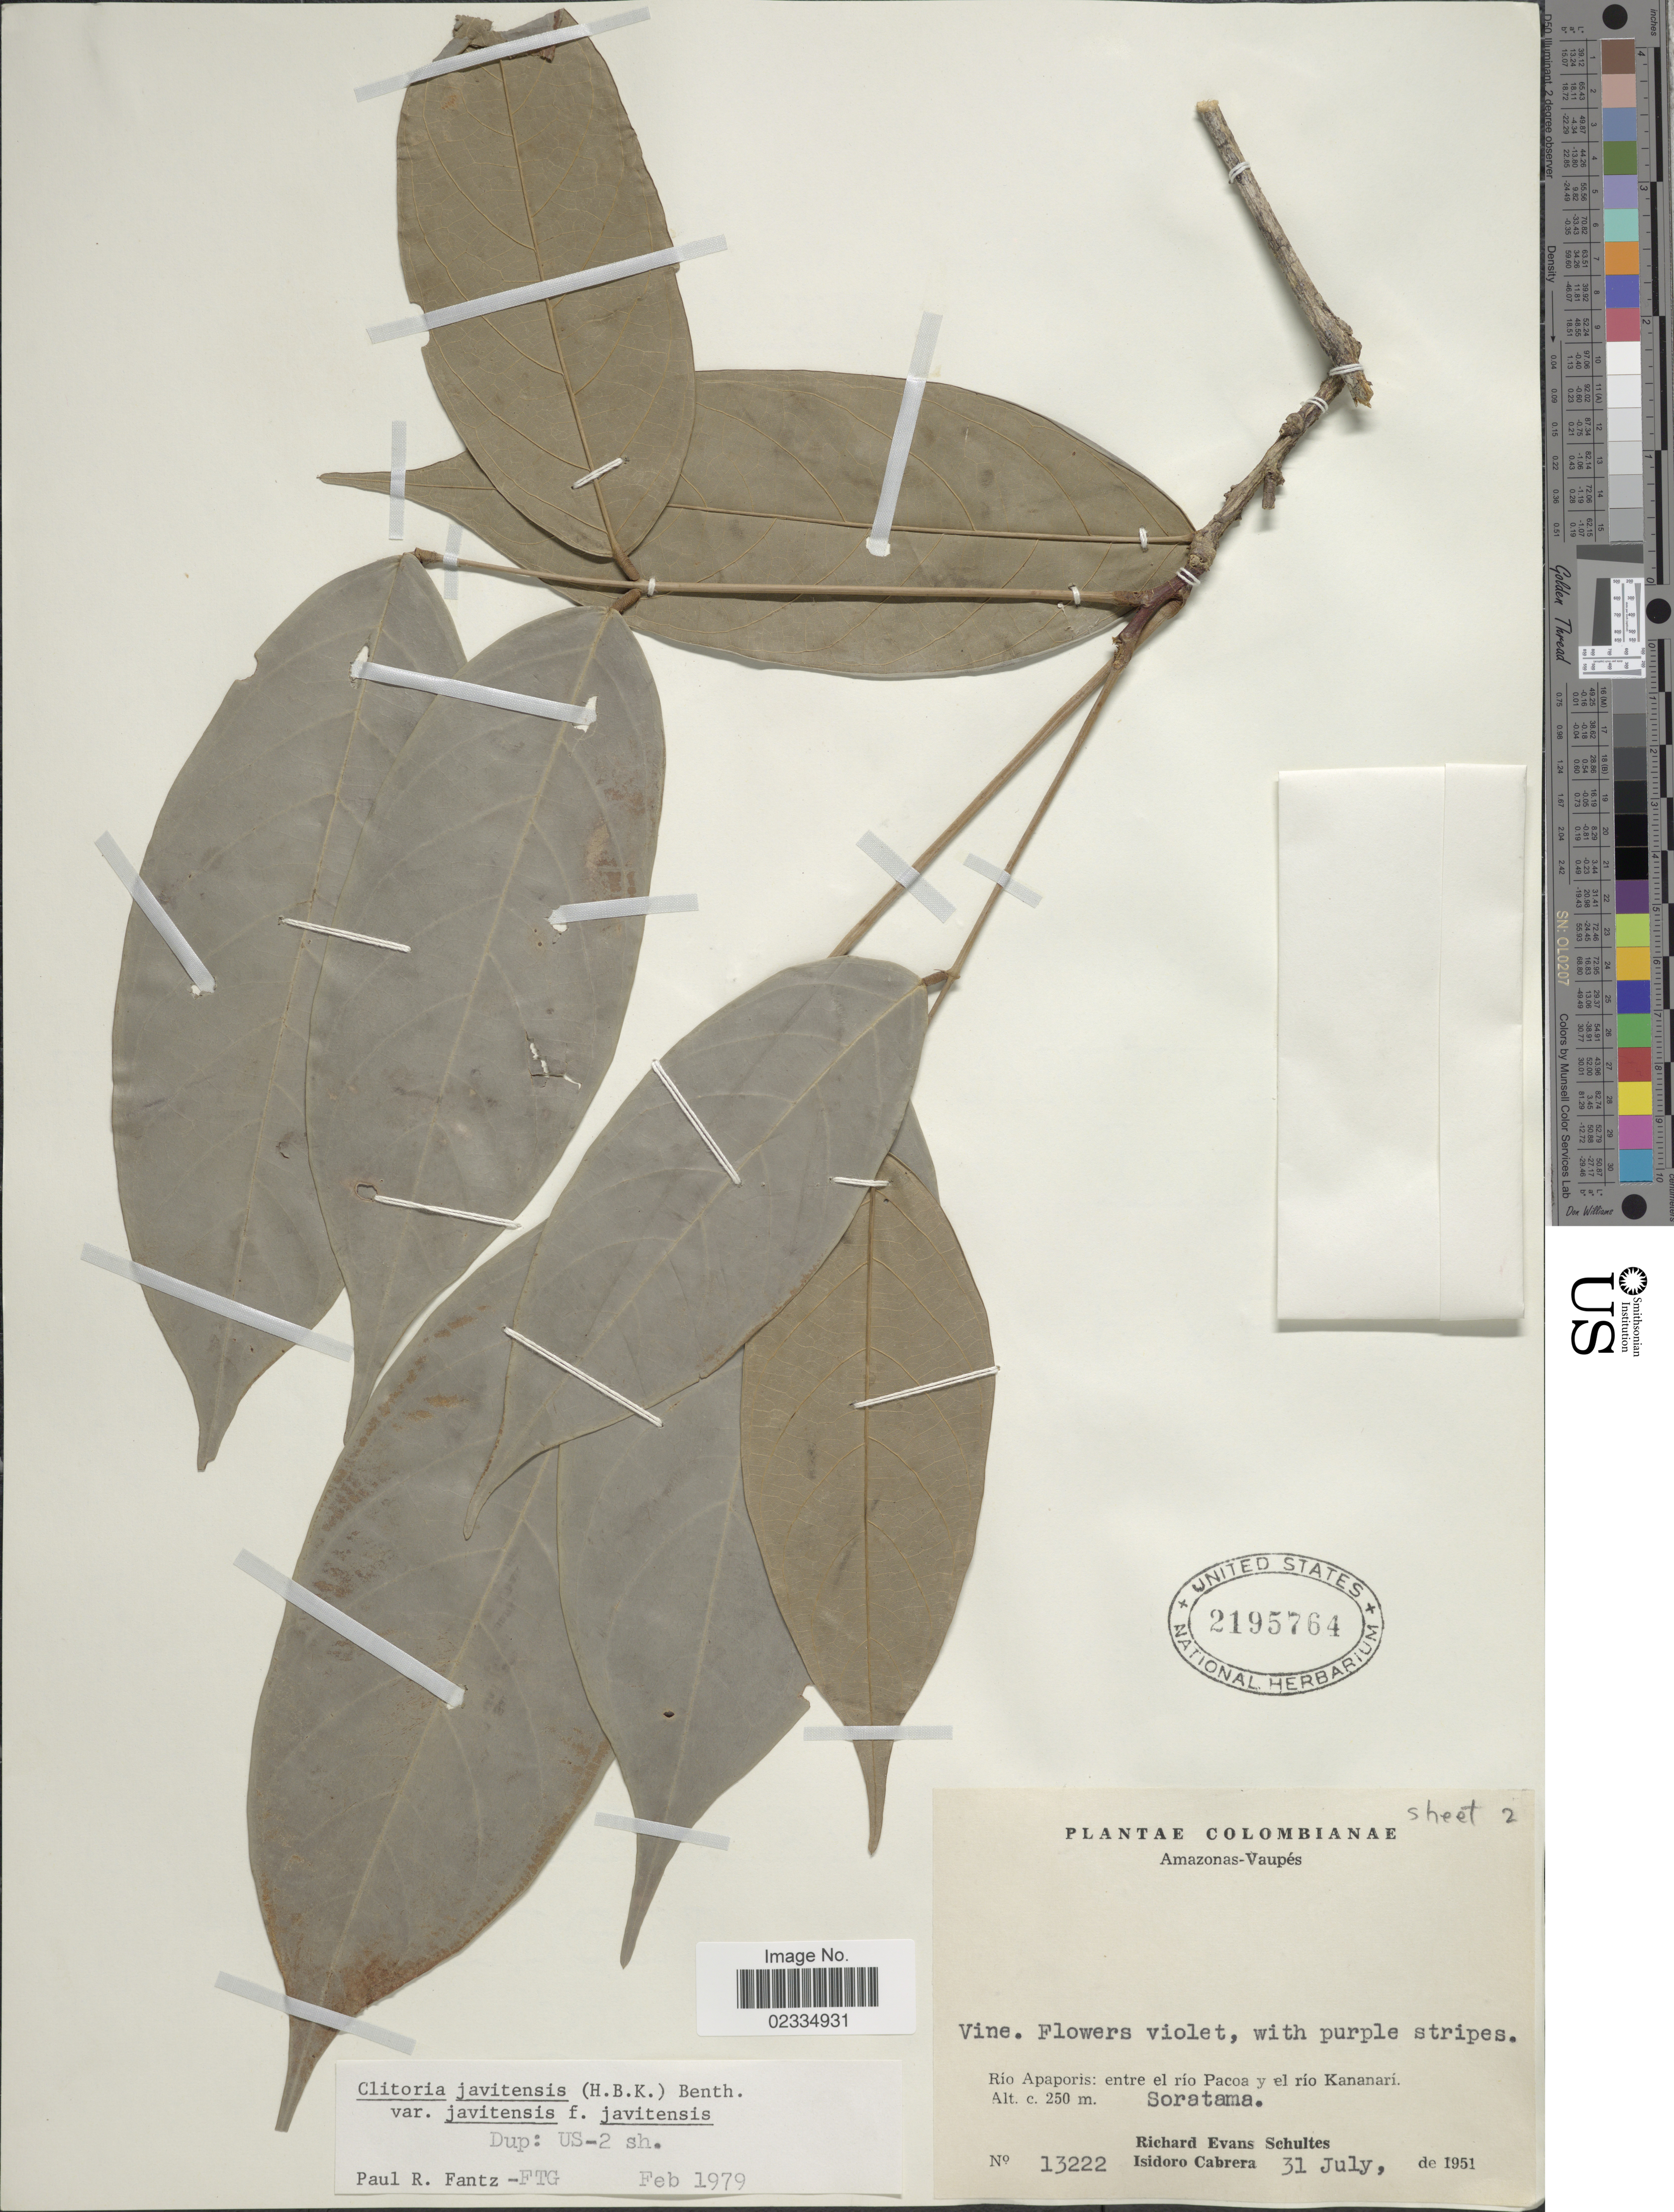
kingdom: Plantae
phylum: Tracheophyta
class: Magnoliopsida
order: Fabales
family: Fabaceae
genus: Clitoria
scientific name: Clitoria javitensis f. javitensis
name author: (Kunth) Benth.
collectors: R. E. Schultes & I. Cabrera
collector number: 13222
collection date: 1951-07-31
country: Colombia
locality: Amazonas - Vaupes. Rio Apaporis: entre el rio Pacoa y el rio Kananari. Soratama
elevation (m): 250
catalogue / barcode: US 2195764